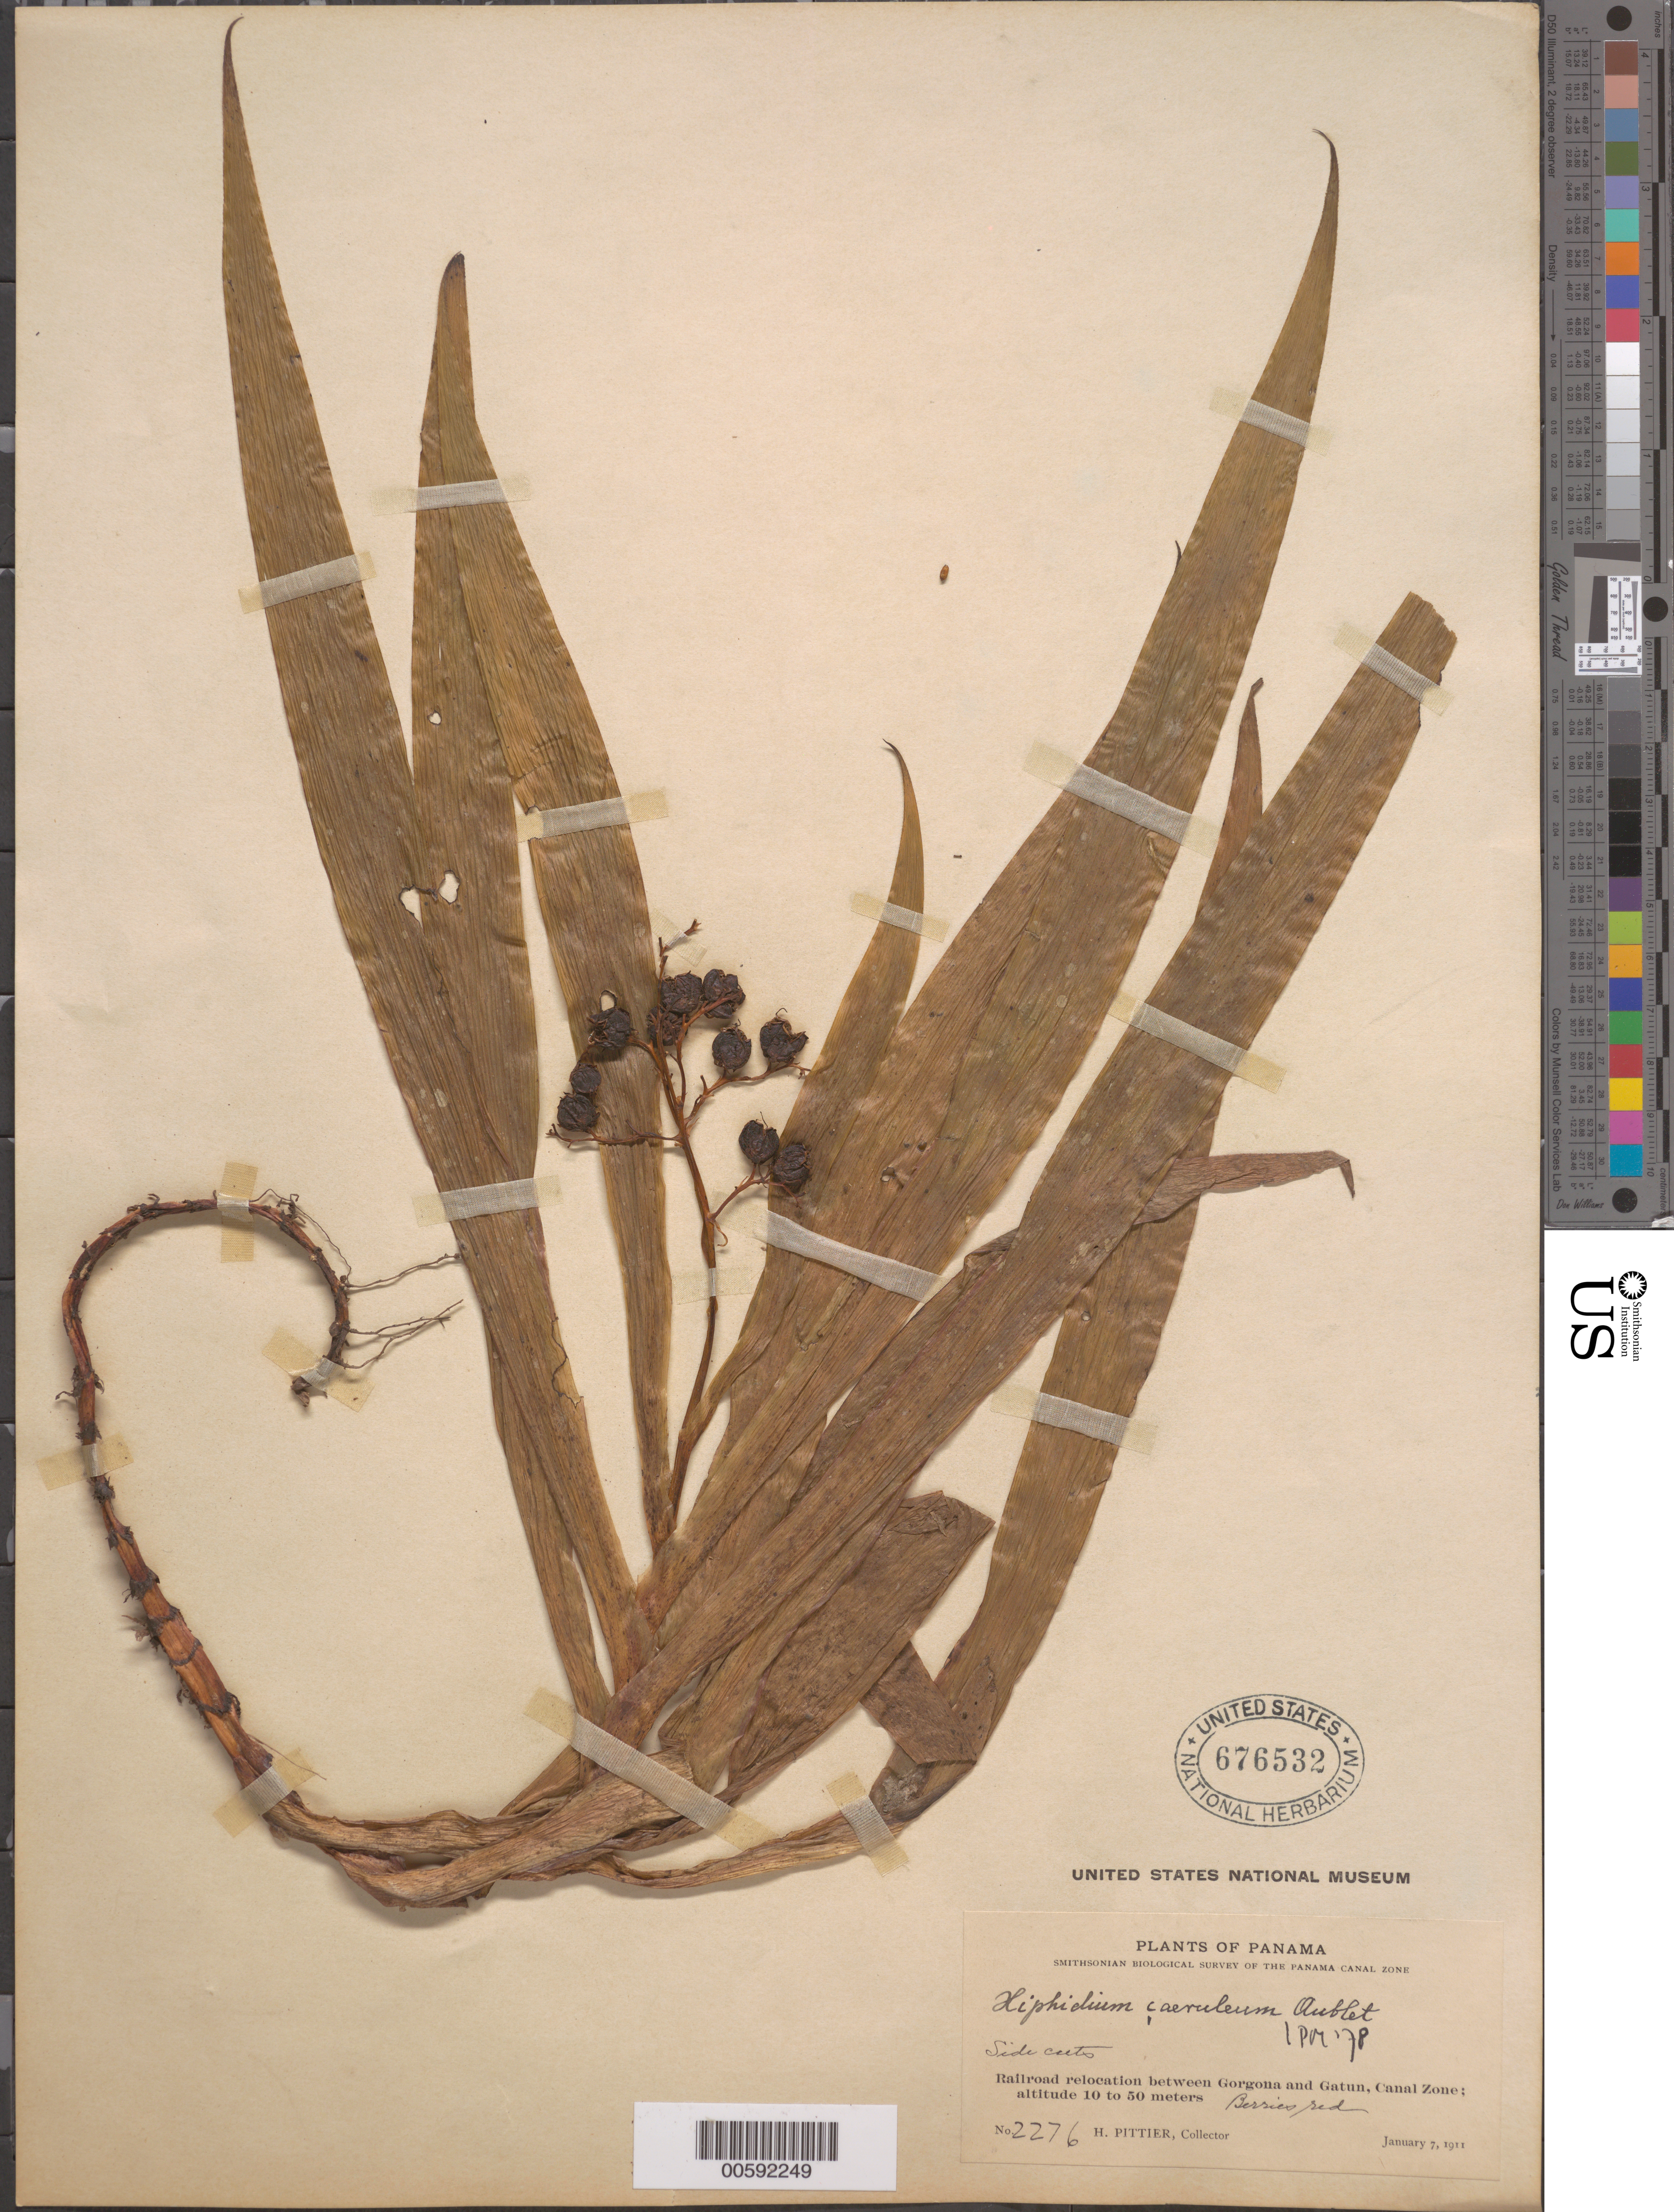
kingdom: Plantae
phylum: Tracheophyta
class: Liliopsida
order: Commelinales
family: Haemodoraceae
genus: Xiphidium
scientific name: Xiphidium caeruleum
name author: Aubl.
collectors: H. F. Pittier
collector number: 2276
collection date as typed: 07 Jan 1911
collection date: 1911-01-07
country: Panama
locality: Between Gorgona and Gatun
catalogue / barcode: US 676532